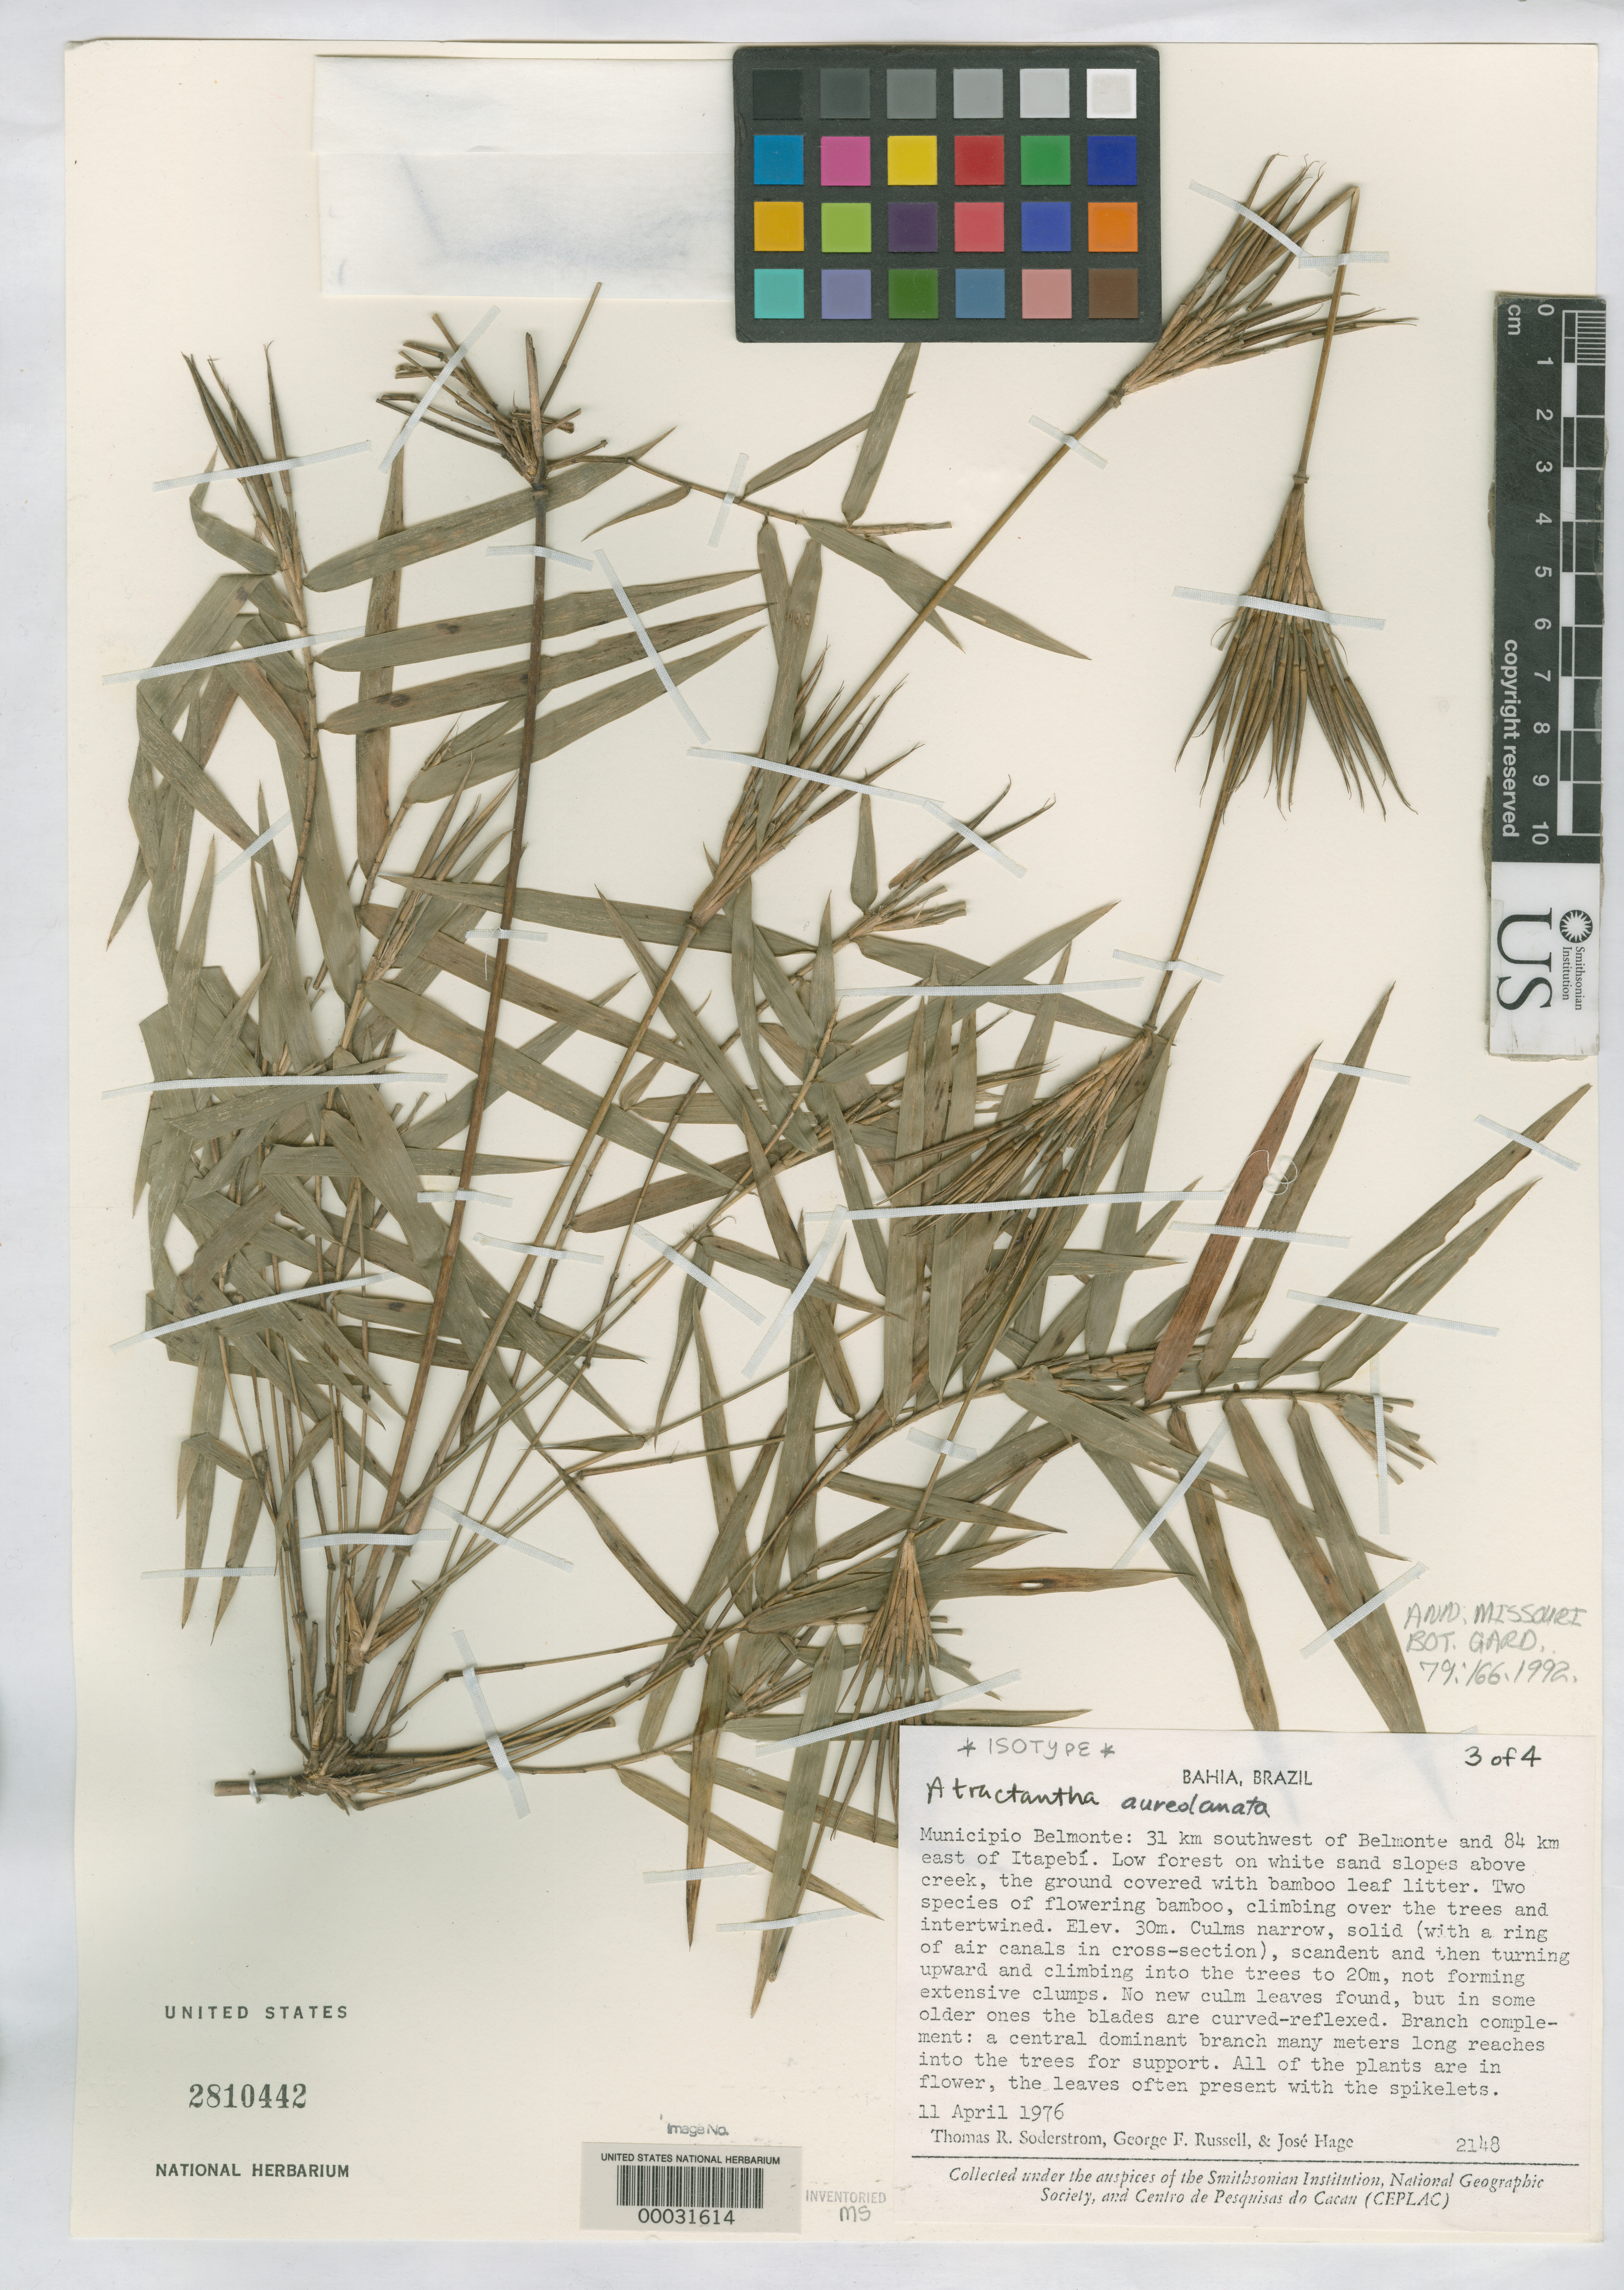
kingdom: Plantae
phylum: Tracheophyta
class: Liliopsida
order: Poales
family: Poaceae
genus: Atractantha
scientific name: Atractantha aureolanata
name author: Judz.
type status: Isotype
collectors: T. R. Soderstrom, G. Russell & J. Hage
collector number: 2148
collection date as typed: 11 Apr 1976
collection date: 1976-04-11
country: Brazil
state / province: Bahia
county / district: Belmonte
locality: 31 km SW of Belmonte & 84 km E of Itapebi.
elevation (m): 30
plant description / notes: Additional material is filed separately with bulky bamboos.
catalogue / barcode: US 2810442